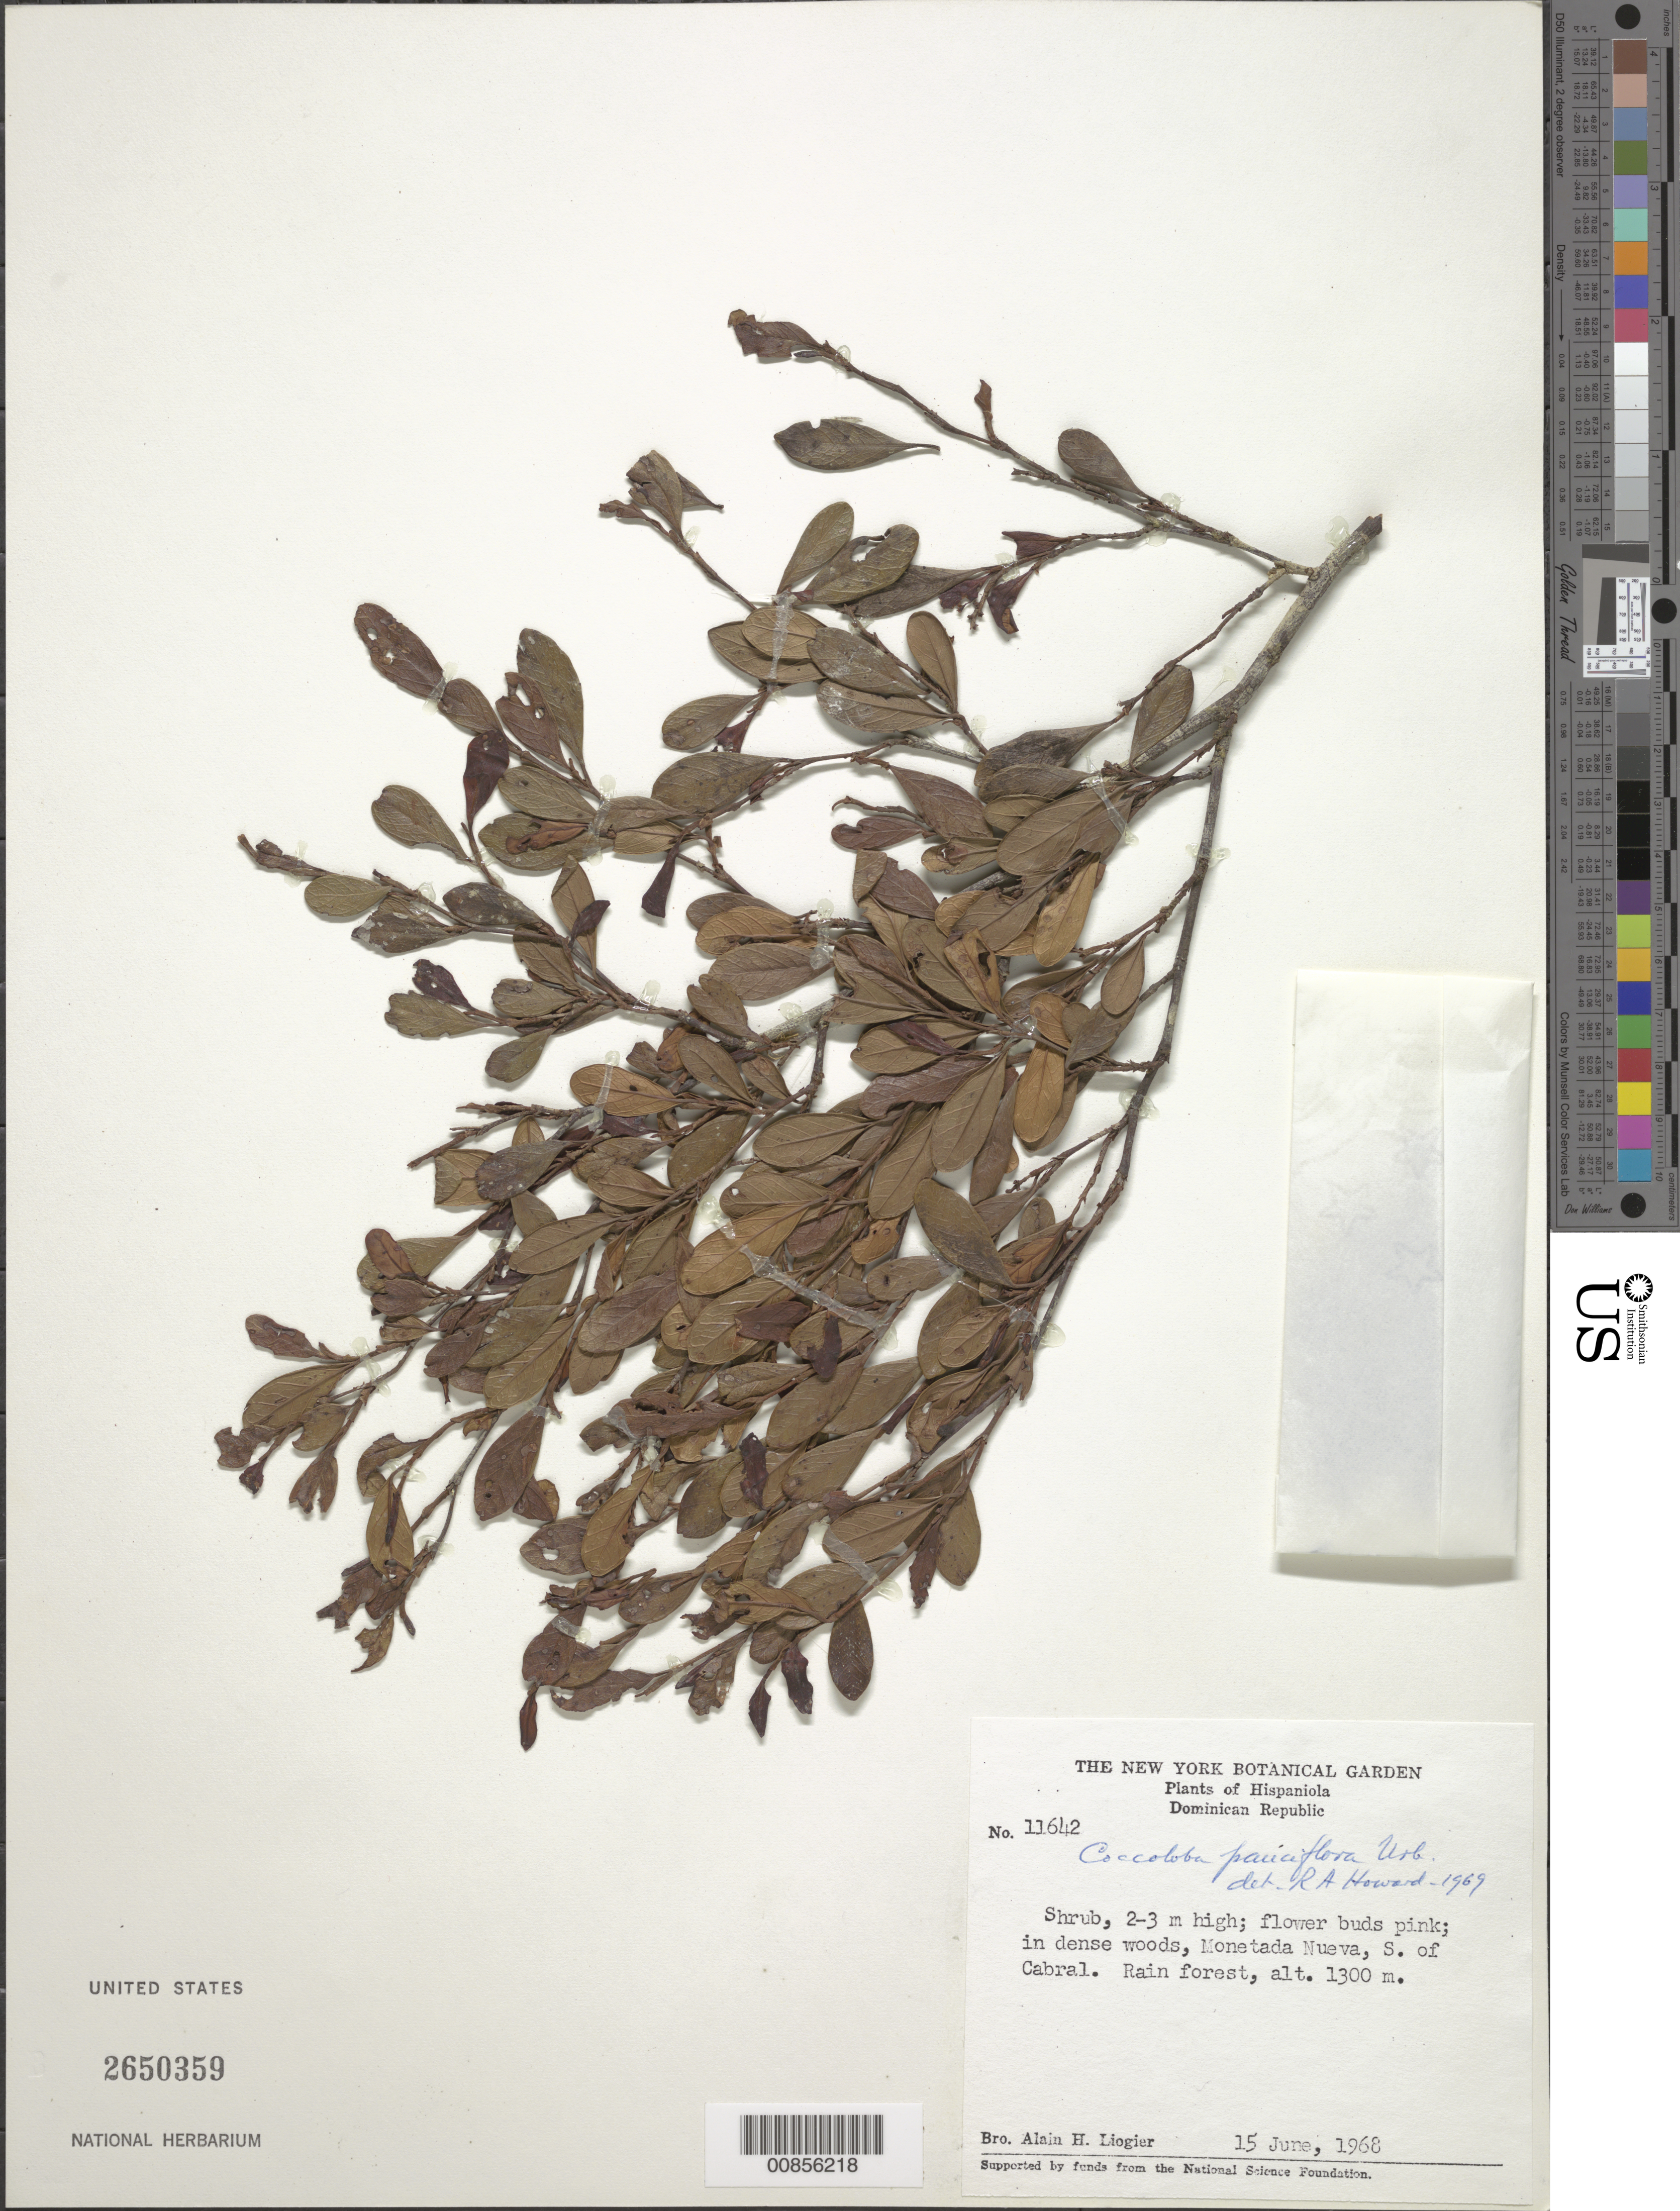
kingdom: Plantae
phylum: Tracheophyta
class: Magnoliopsida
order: Caryophyllales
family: Polygonaceae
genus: Coccoloba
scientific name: Coccoloba pauciflora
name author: Urb.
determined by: Howard, R. A.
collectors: A. H. Liogier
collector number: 11642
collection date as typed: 15 Jun 1968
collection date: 1968-06-15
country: Dominican Republic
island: Hispaniola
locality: Monteada Nueva, S of Cabral.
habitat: In dense woods. Rain forest.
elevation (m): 1300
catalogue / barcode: US 2650359